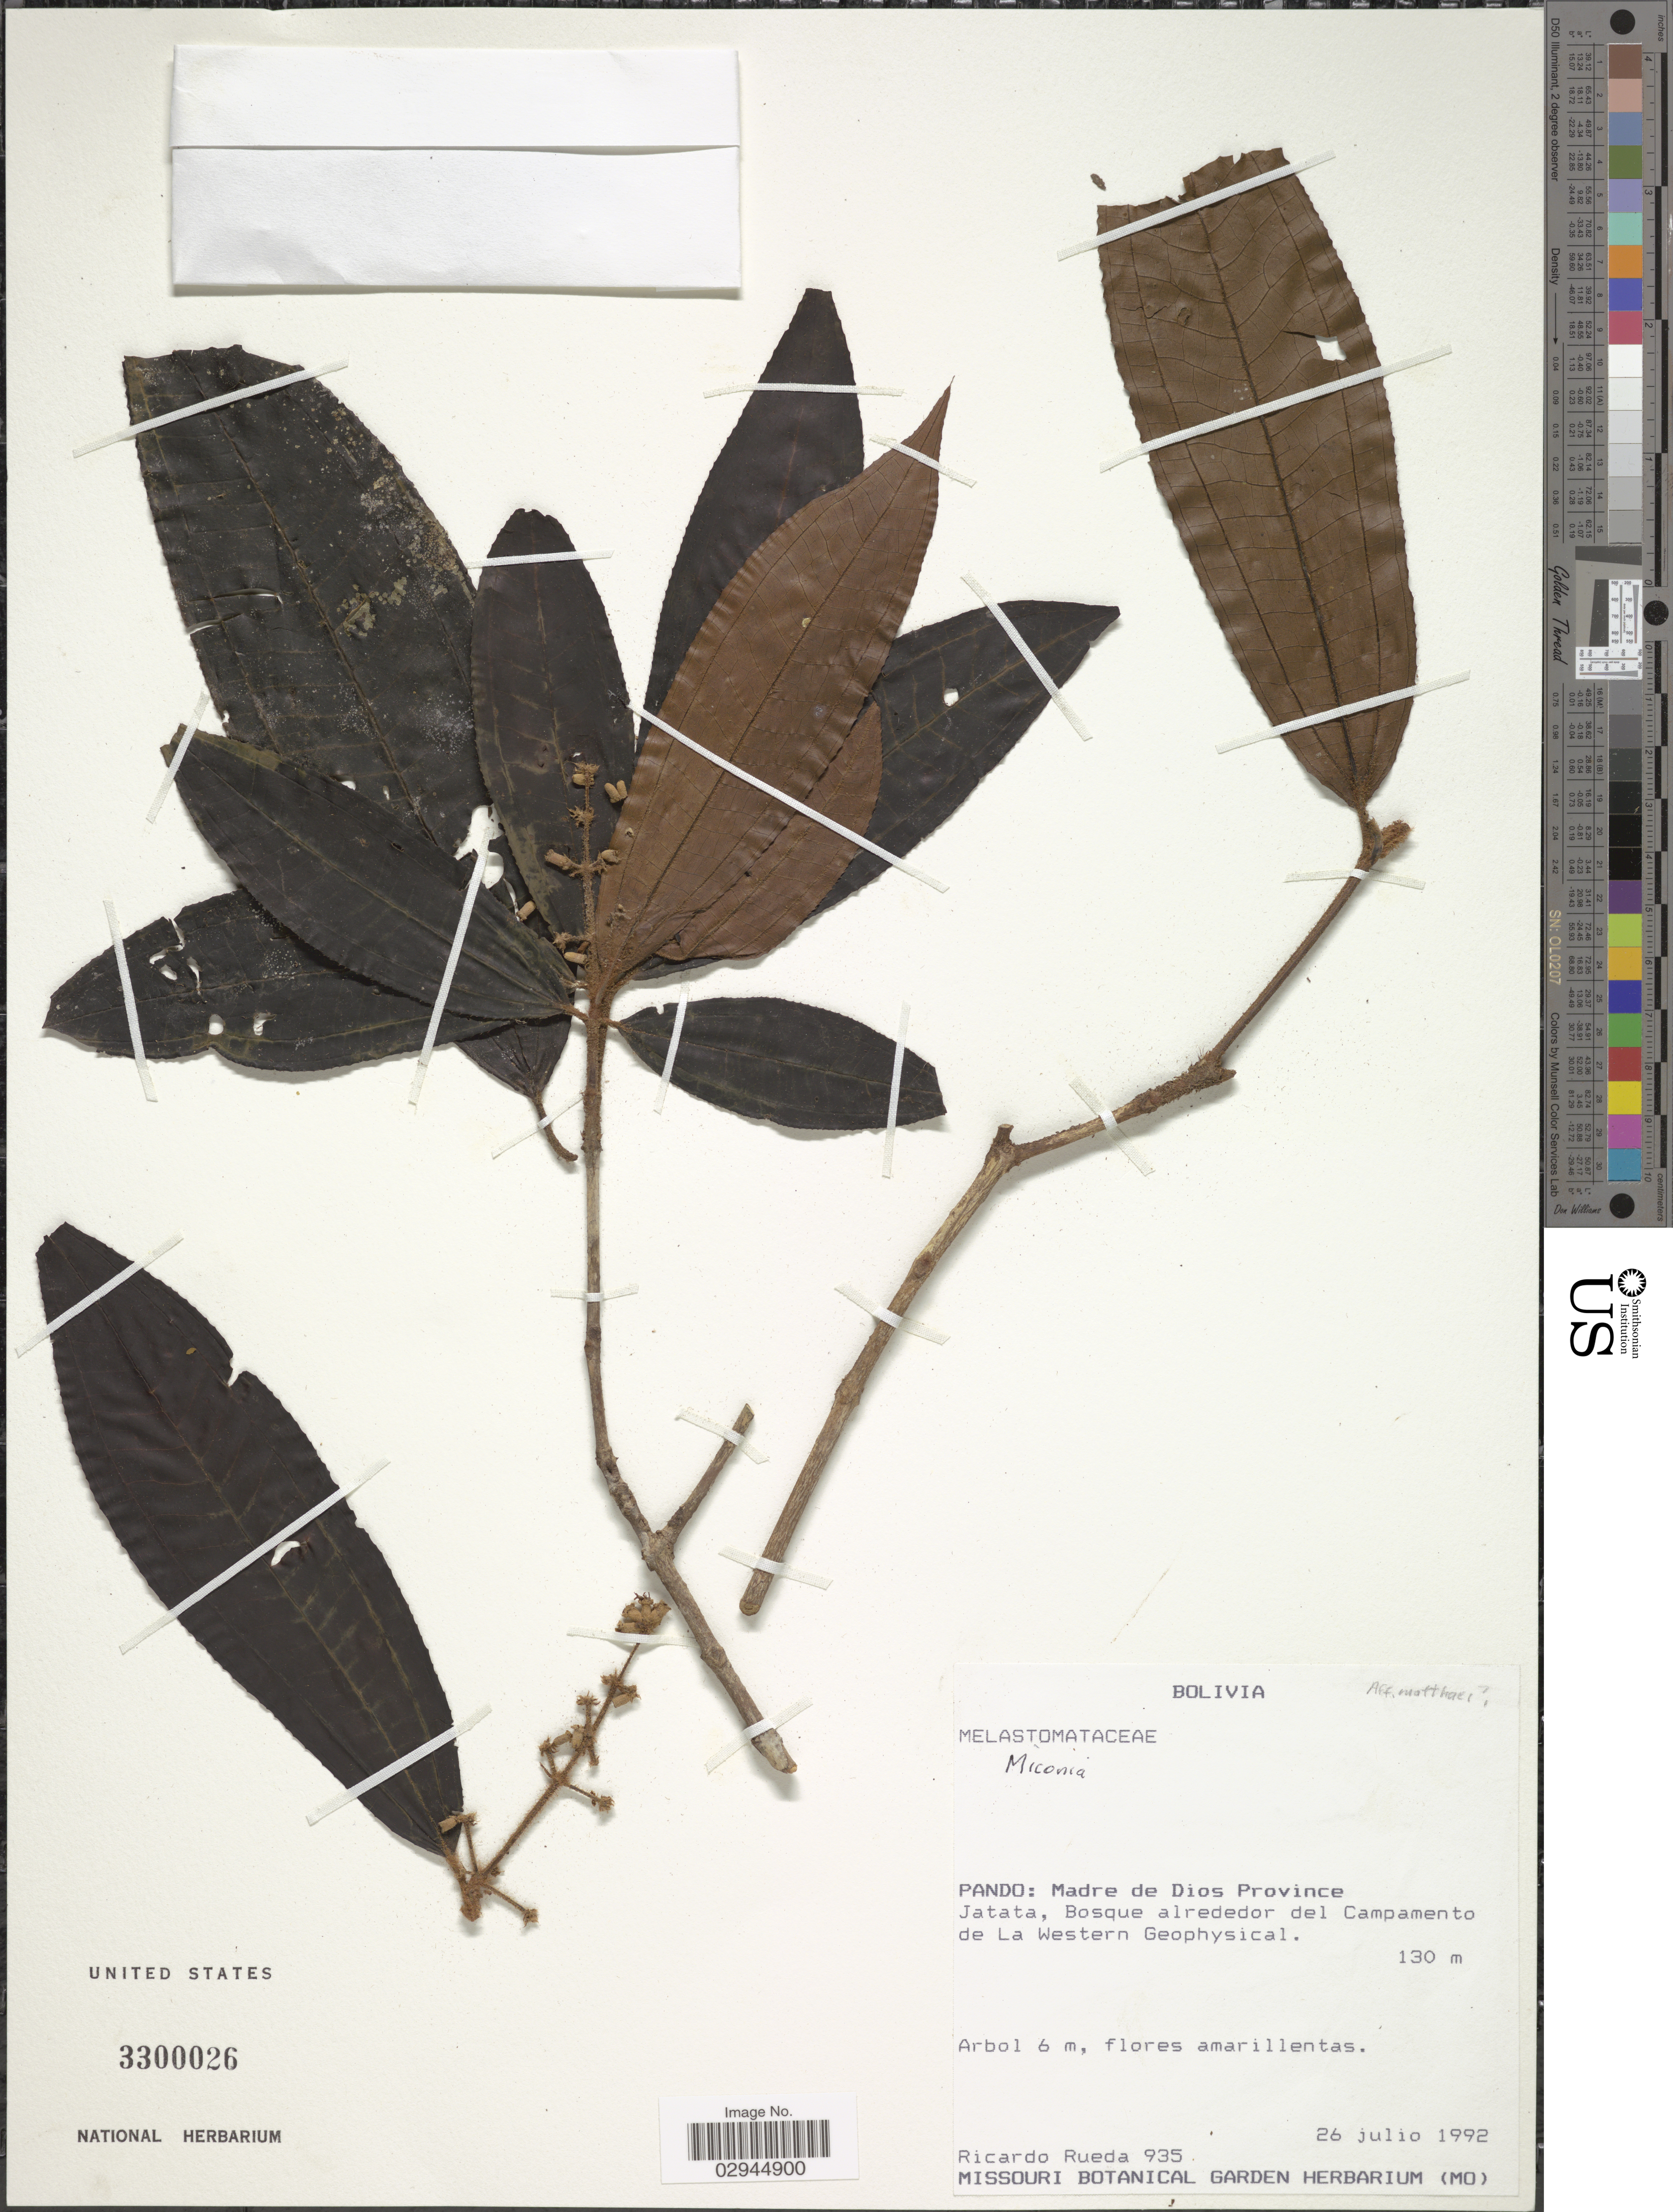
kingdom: Plantae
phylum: Tracheophyta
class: Magnoliopsida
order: Myrtales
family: Melastomataceae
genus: Miconia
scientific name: Miconia sp.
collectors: R. Rudea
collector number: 935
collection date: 1992-07-26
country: Bolivia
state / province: Pando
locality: Pando: Madre de Dios Province. Jatata, Bosque alrededor del Campamento de La Western Geophysical.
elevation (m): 130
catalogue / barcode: US 3300026